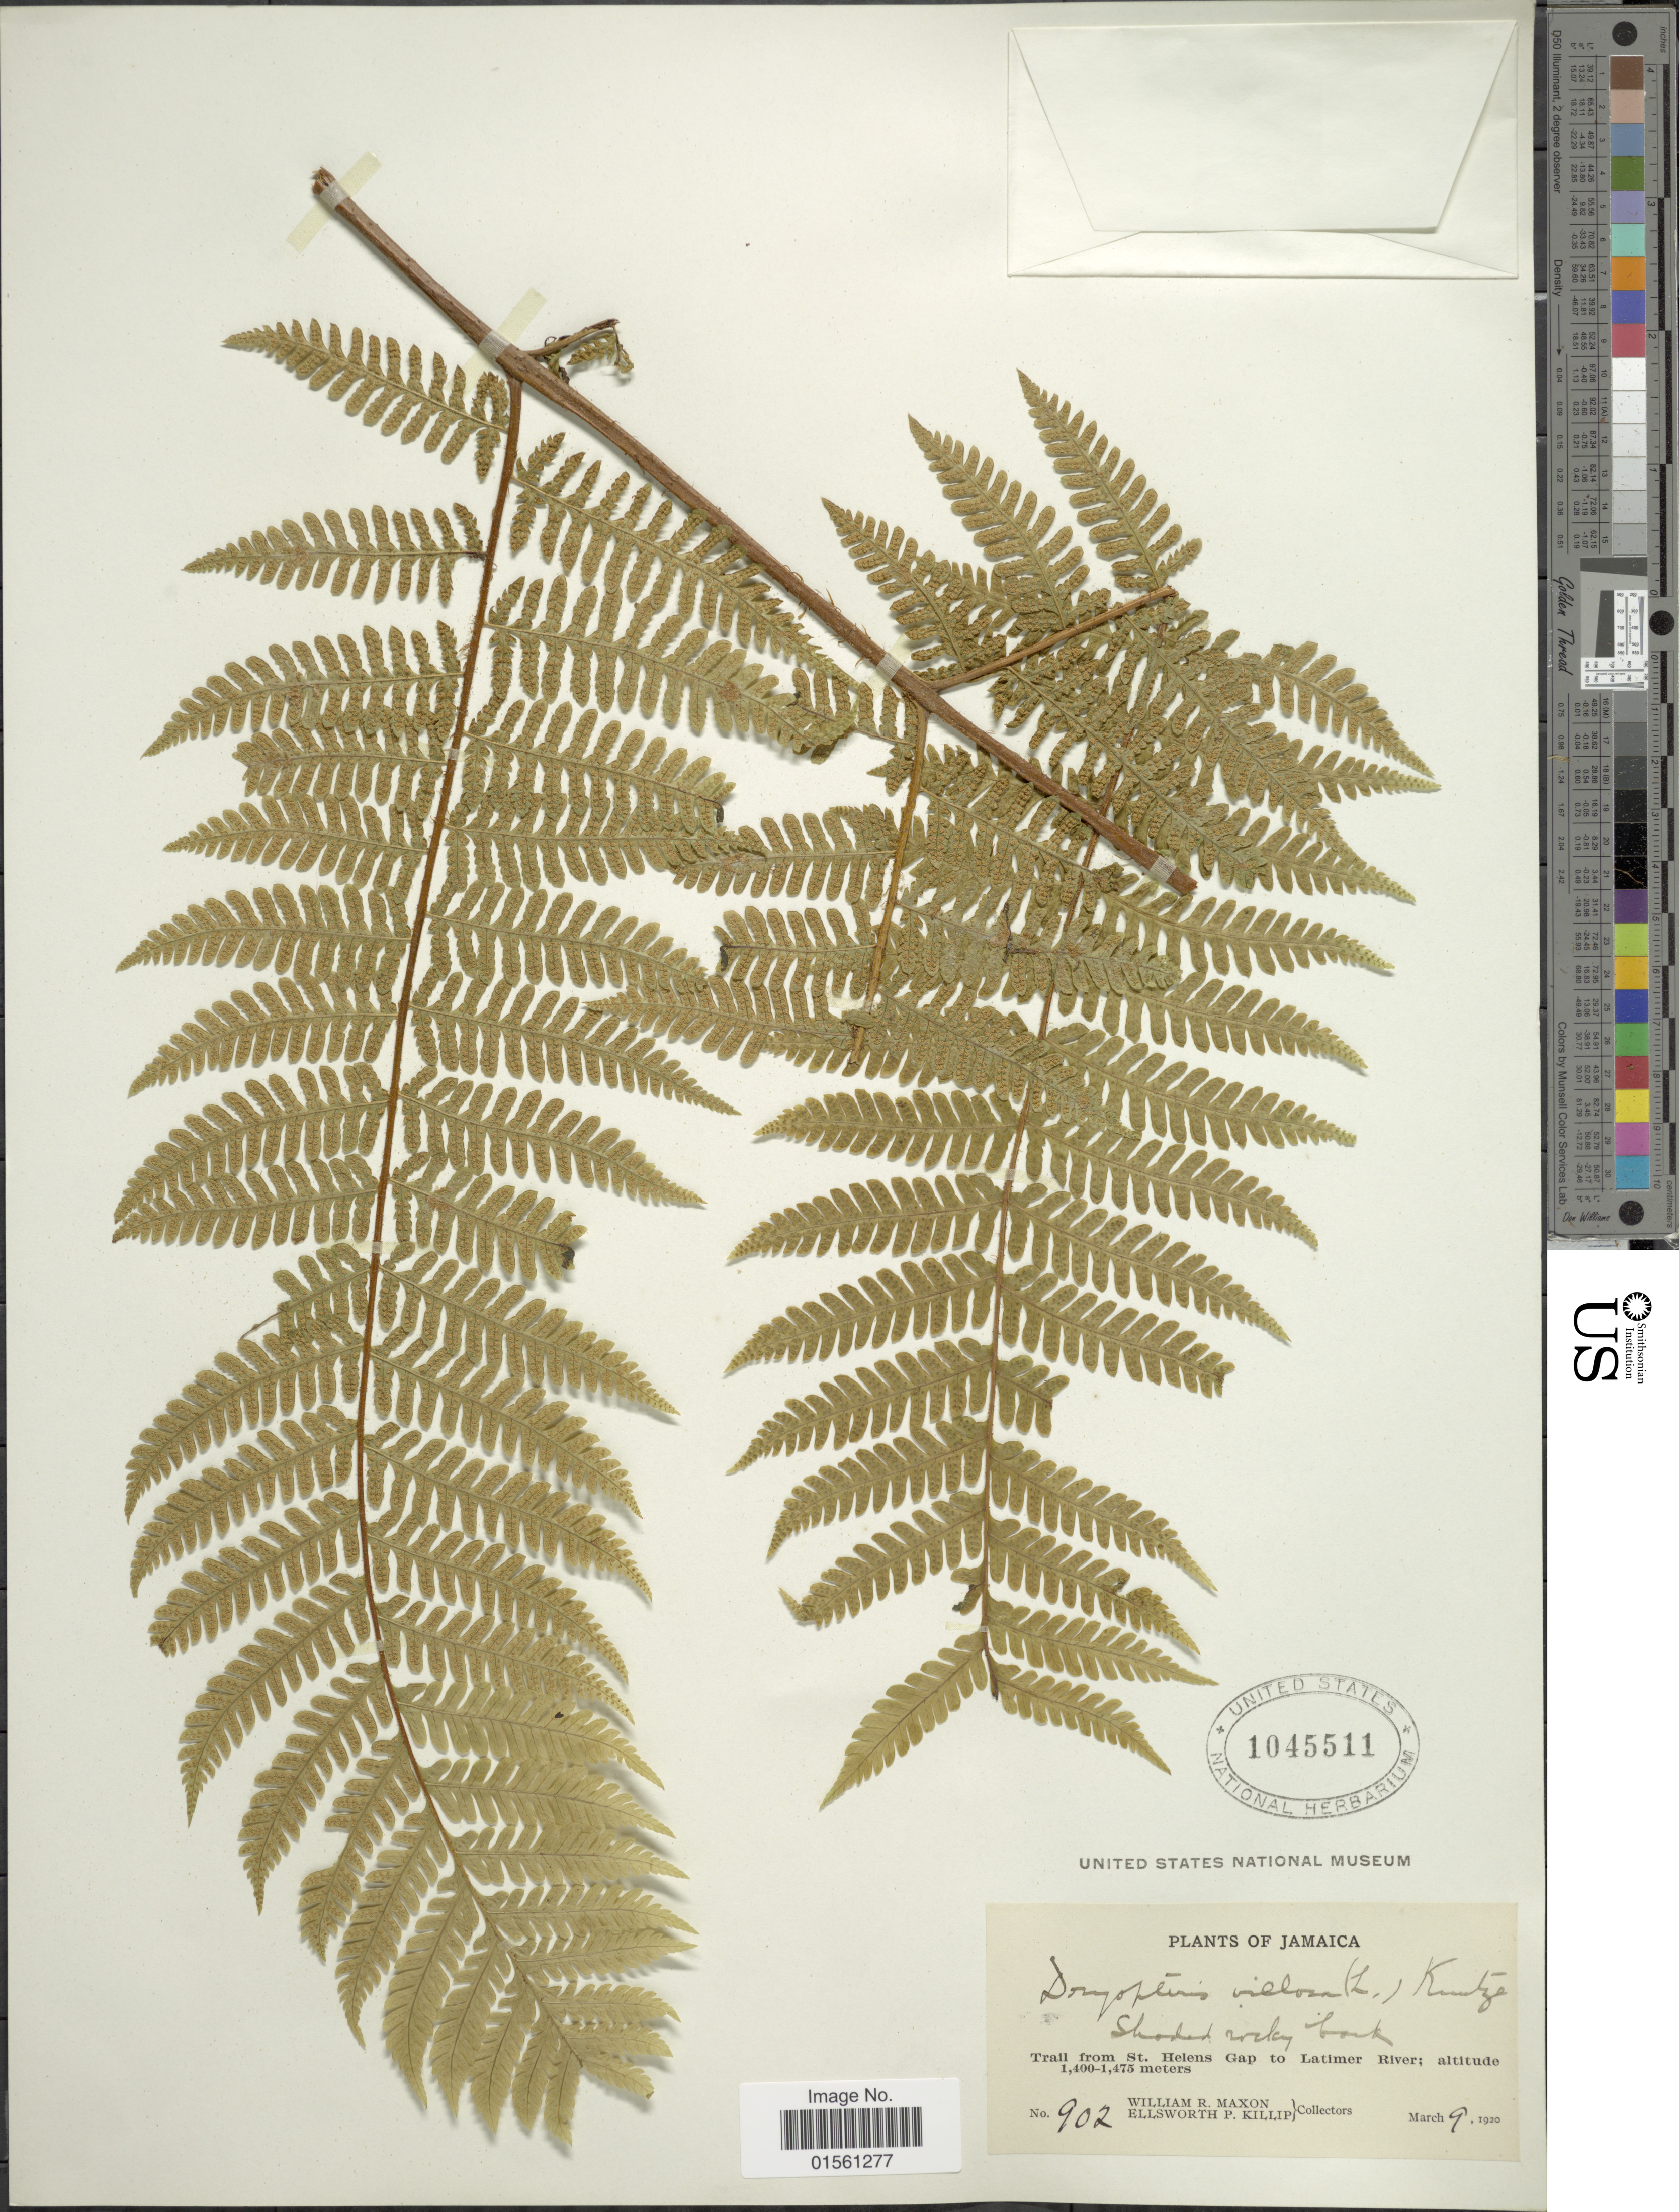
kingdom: Plantae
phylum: Tracheophyta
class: Polypodiopsida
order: Polypodiales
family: Dryopteridaceae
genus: Megalastrum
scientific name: Megalastrum villosum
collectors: W. R. Maxon & E. P. Killip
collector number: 902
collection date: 1920-03-09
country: Jamaica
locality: Trail from St. Helens Gap to Latimer River.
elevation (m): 1400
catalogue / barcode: US 1045511